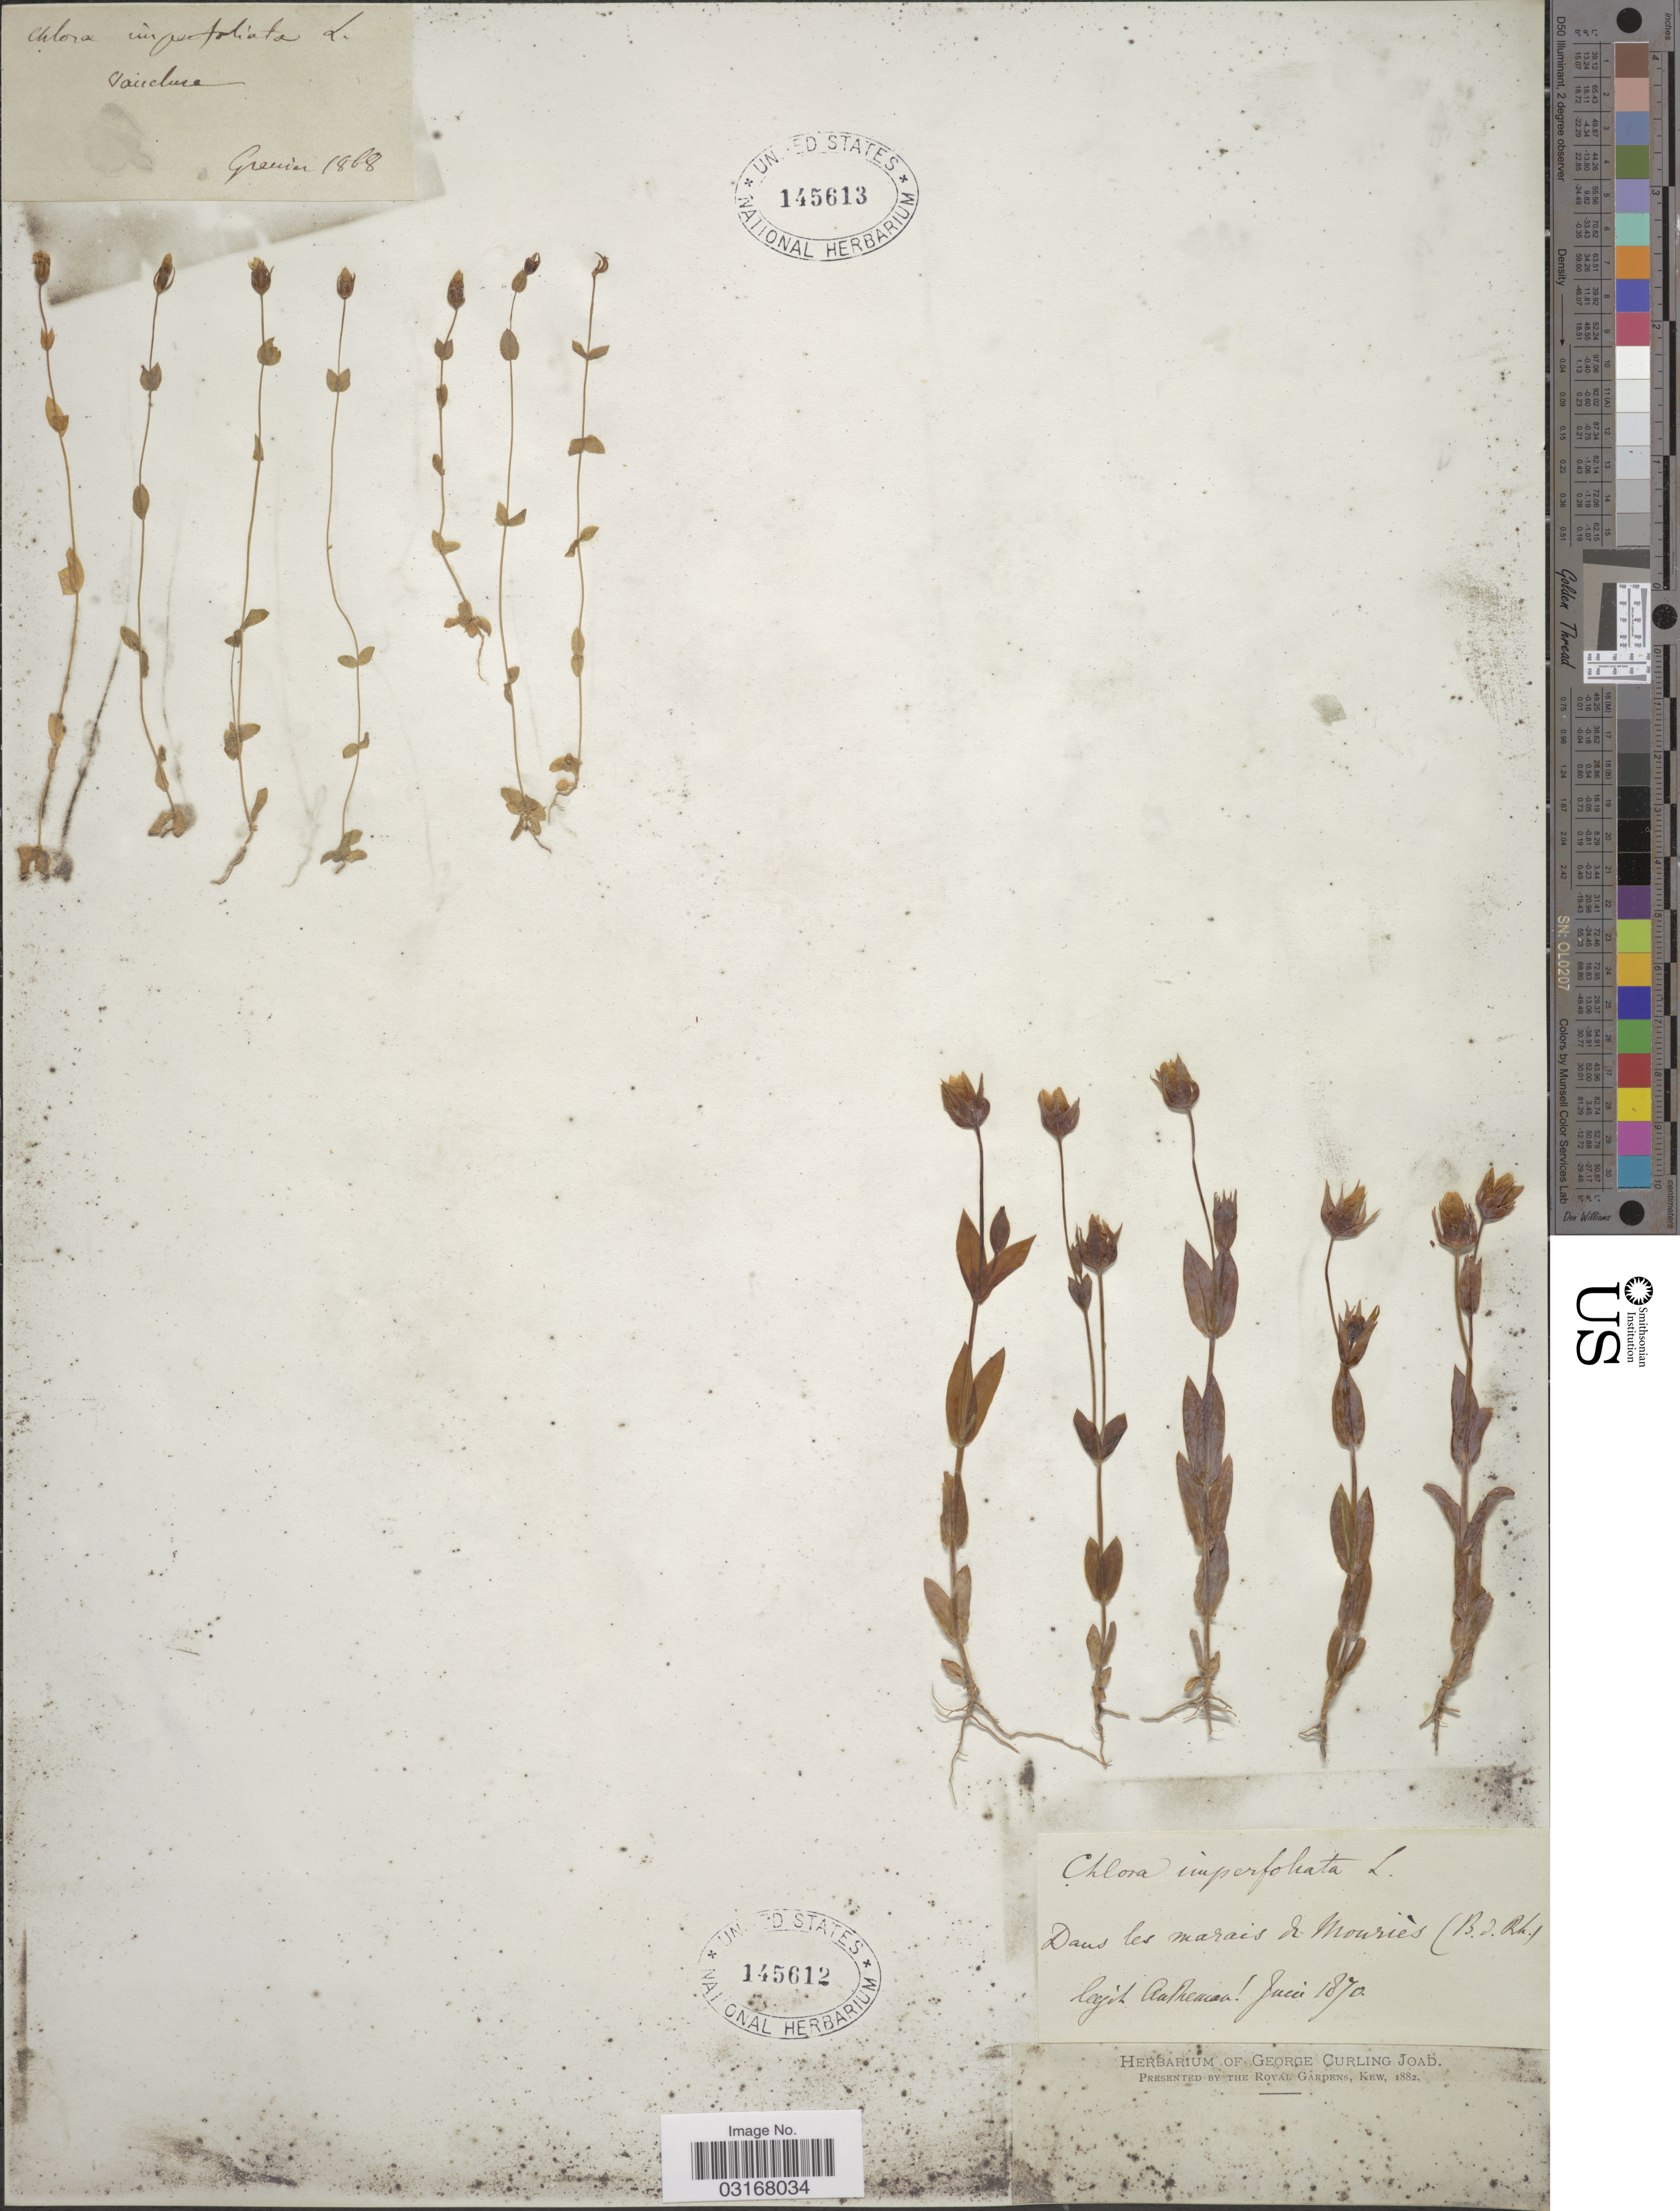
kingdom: Plantae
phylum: Tracheophyta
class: Magnoliopsida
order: Gentianales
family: Gentianaceae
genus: Chlora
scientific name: Chlora imperfoliata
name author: L. f.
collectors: Grenier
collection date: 1868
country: France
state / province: Provence-Alpes-Côte d'Azur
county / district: Vaucluse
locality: Vaucluse.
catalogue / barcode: US 145613-2